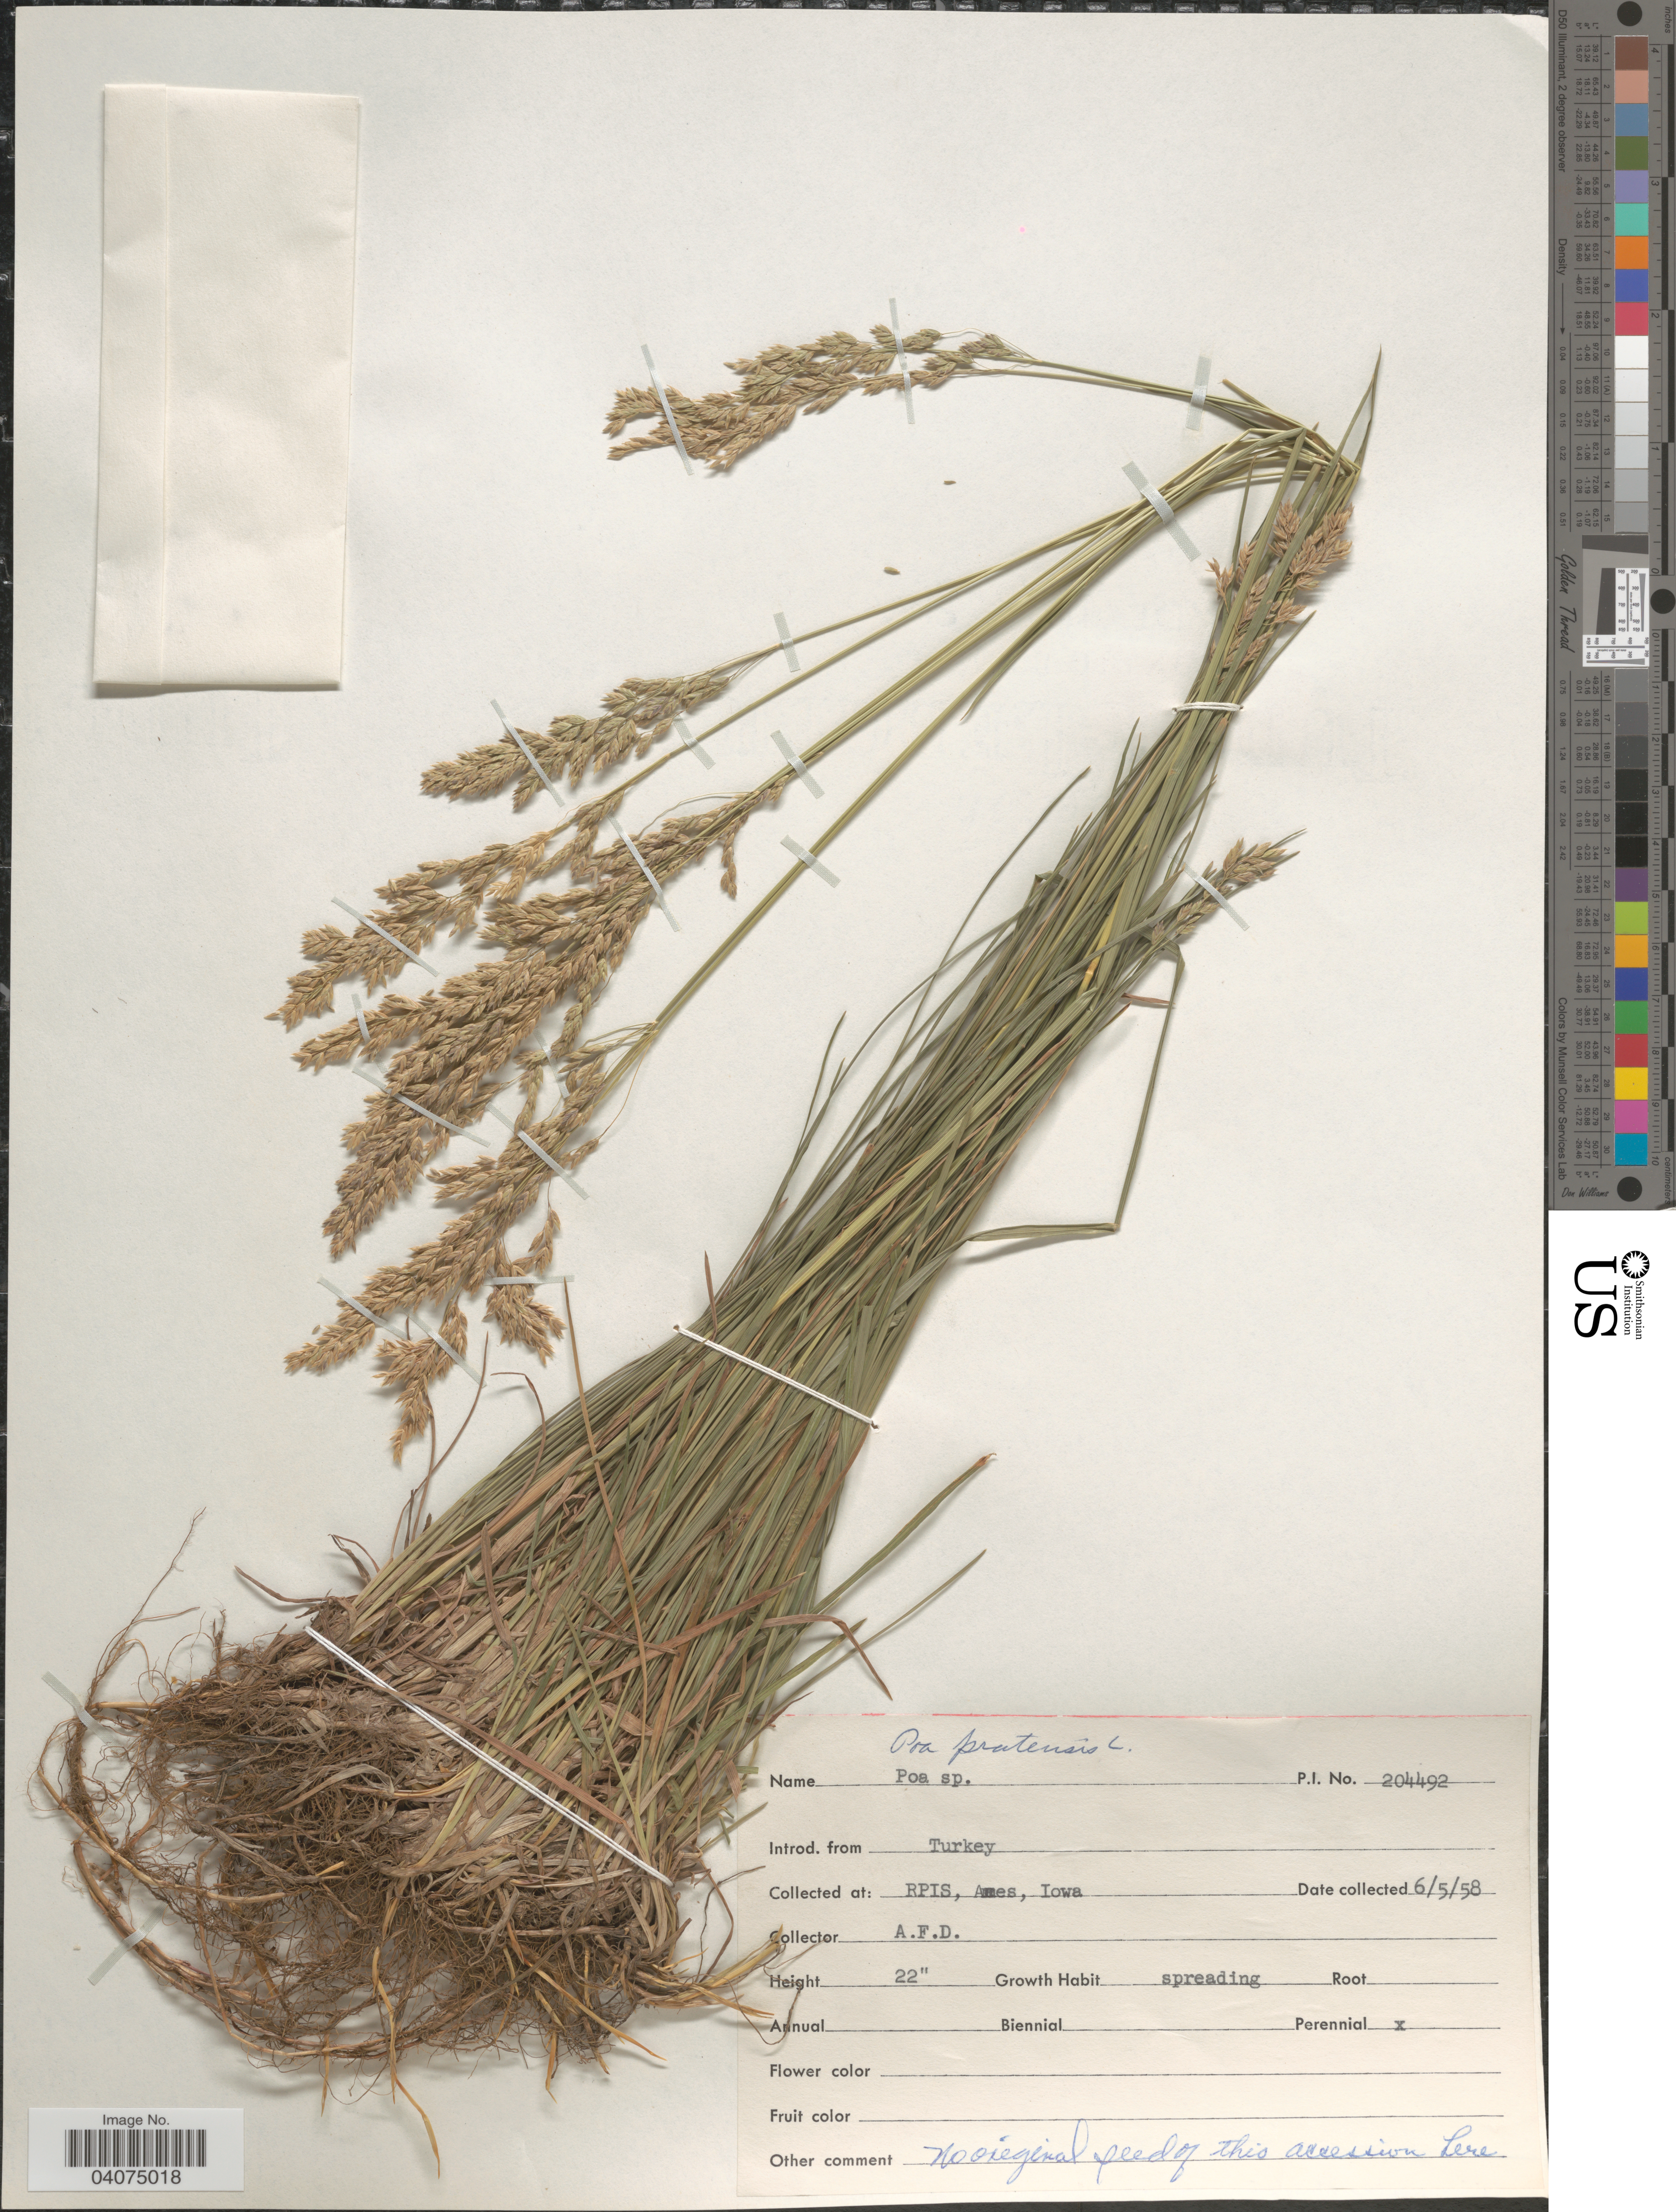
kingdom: Plantae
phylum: Tracheophyta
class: Liliopsida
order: Poales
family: Poaceae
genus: Poa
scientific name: Poa pratensis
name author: L.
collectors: A. D.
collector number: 204492?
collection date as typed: Transcribed d/m/y: 5/6/58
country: United States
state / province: Iowa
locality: RPIS, Ames.